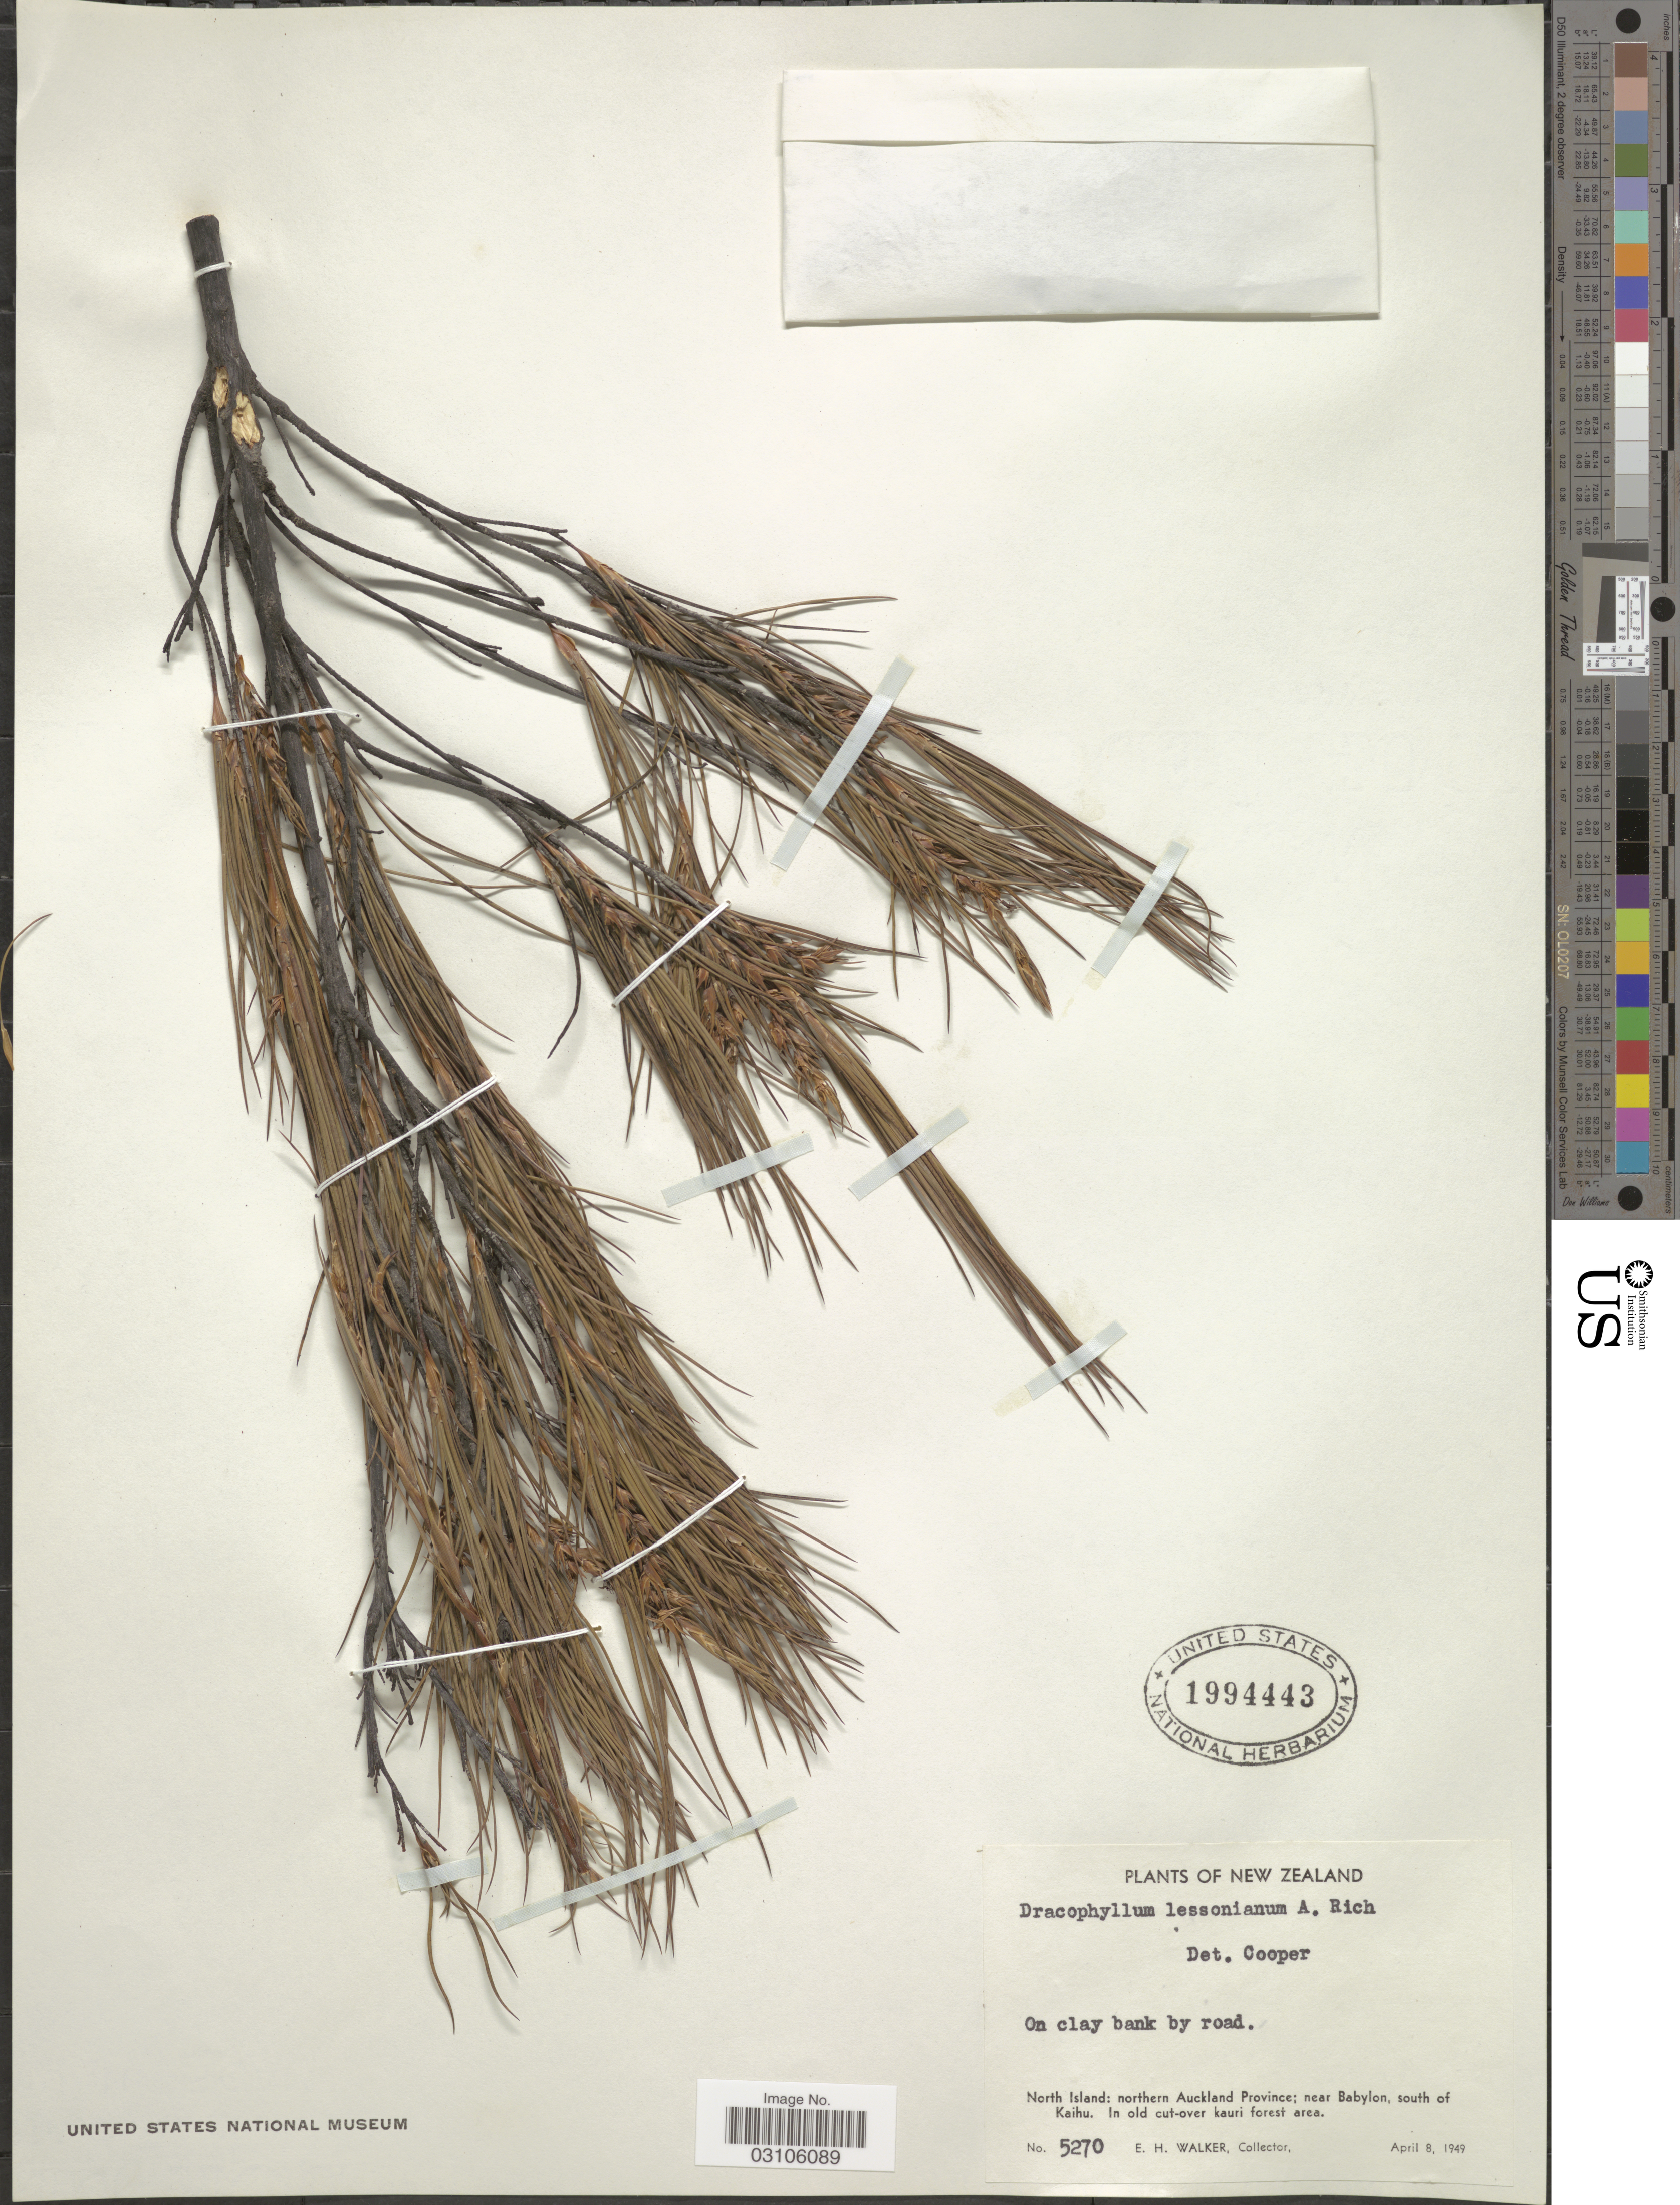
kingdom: Plantae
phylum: Tracheophyta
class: Magnoliopsida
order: Ericales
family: Ericaceae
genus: Dracophyllum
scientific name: Dracophyllum lessonianum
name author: A. Rich.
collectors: E. H. Walker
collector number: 5270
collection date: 1949-04-08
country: New Zealand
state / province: Auckland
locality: North Island: northern Auckland Province; near Babylon, south of Kaihu. In old cut-over kauri forest area.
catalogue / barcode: US 1994443